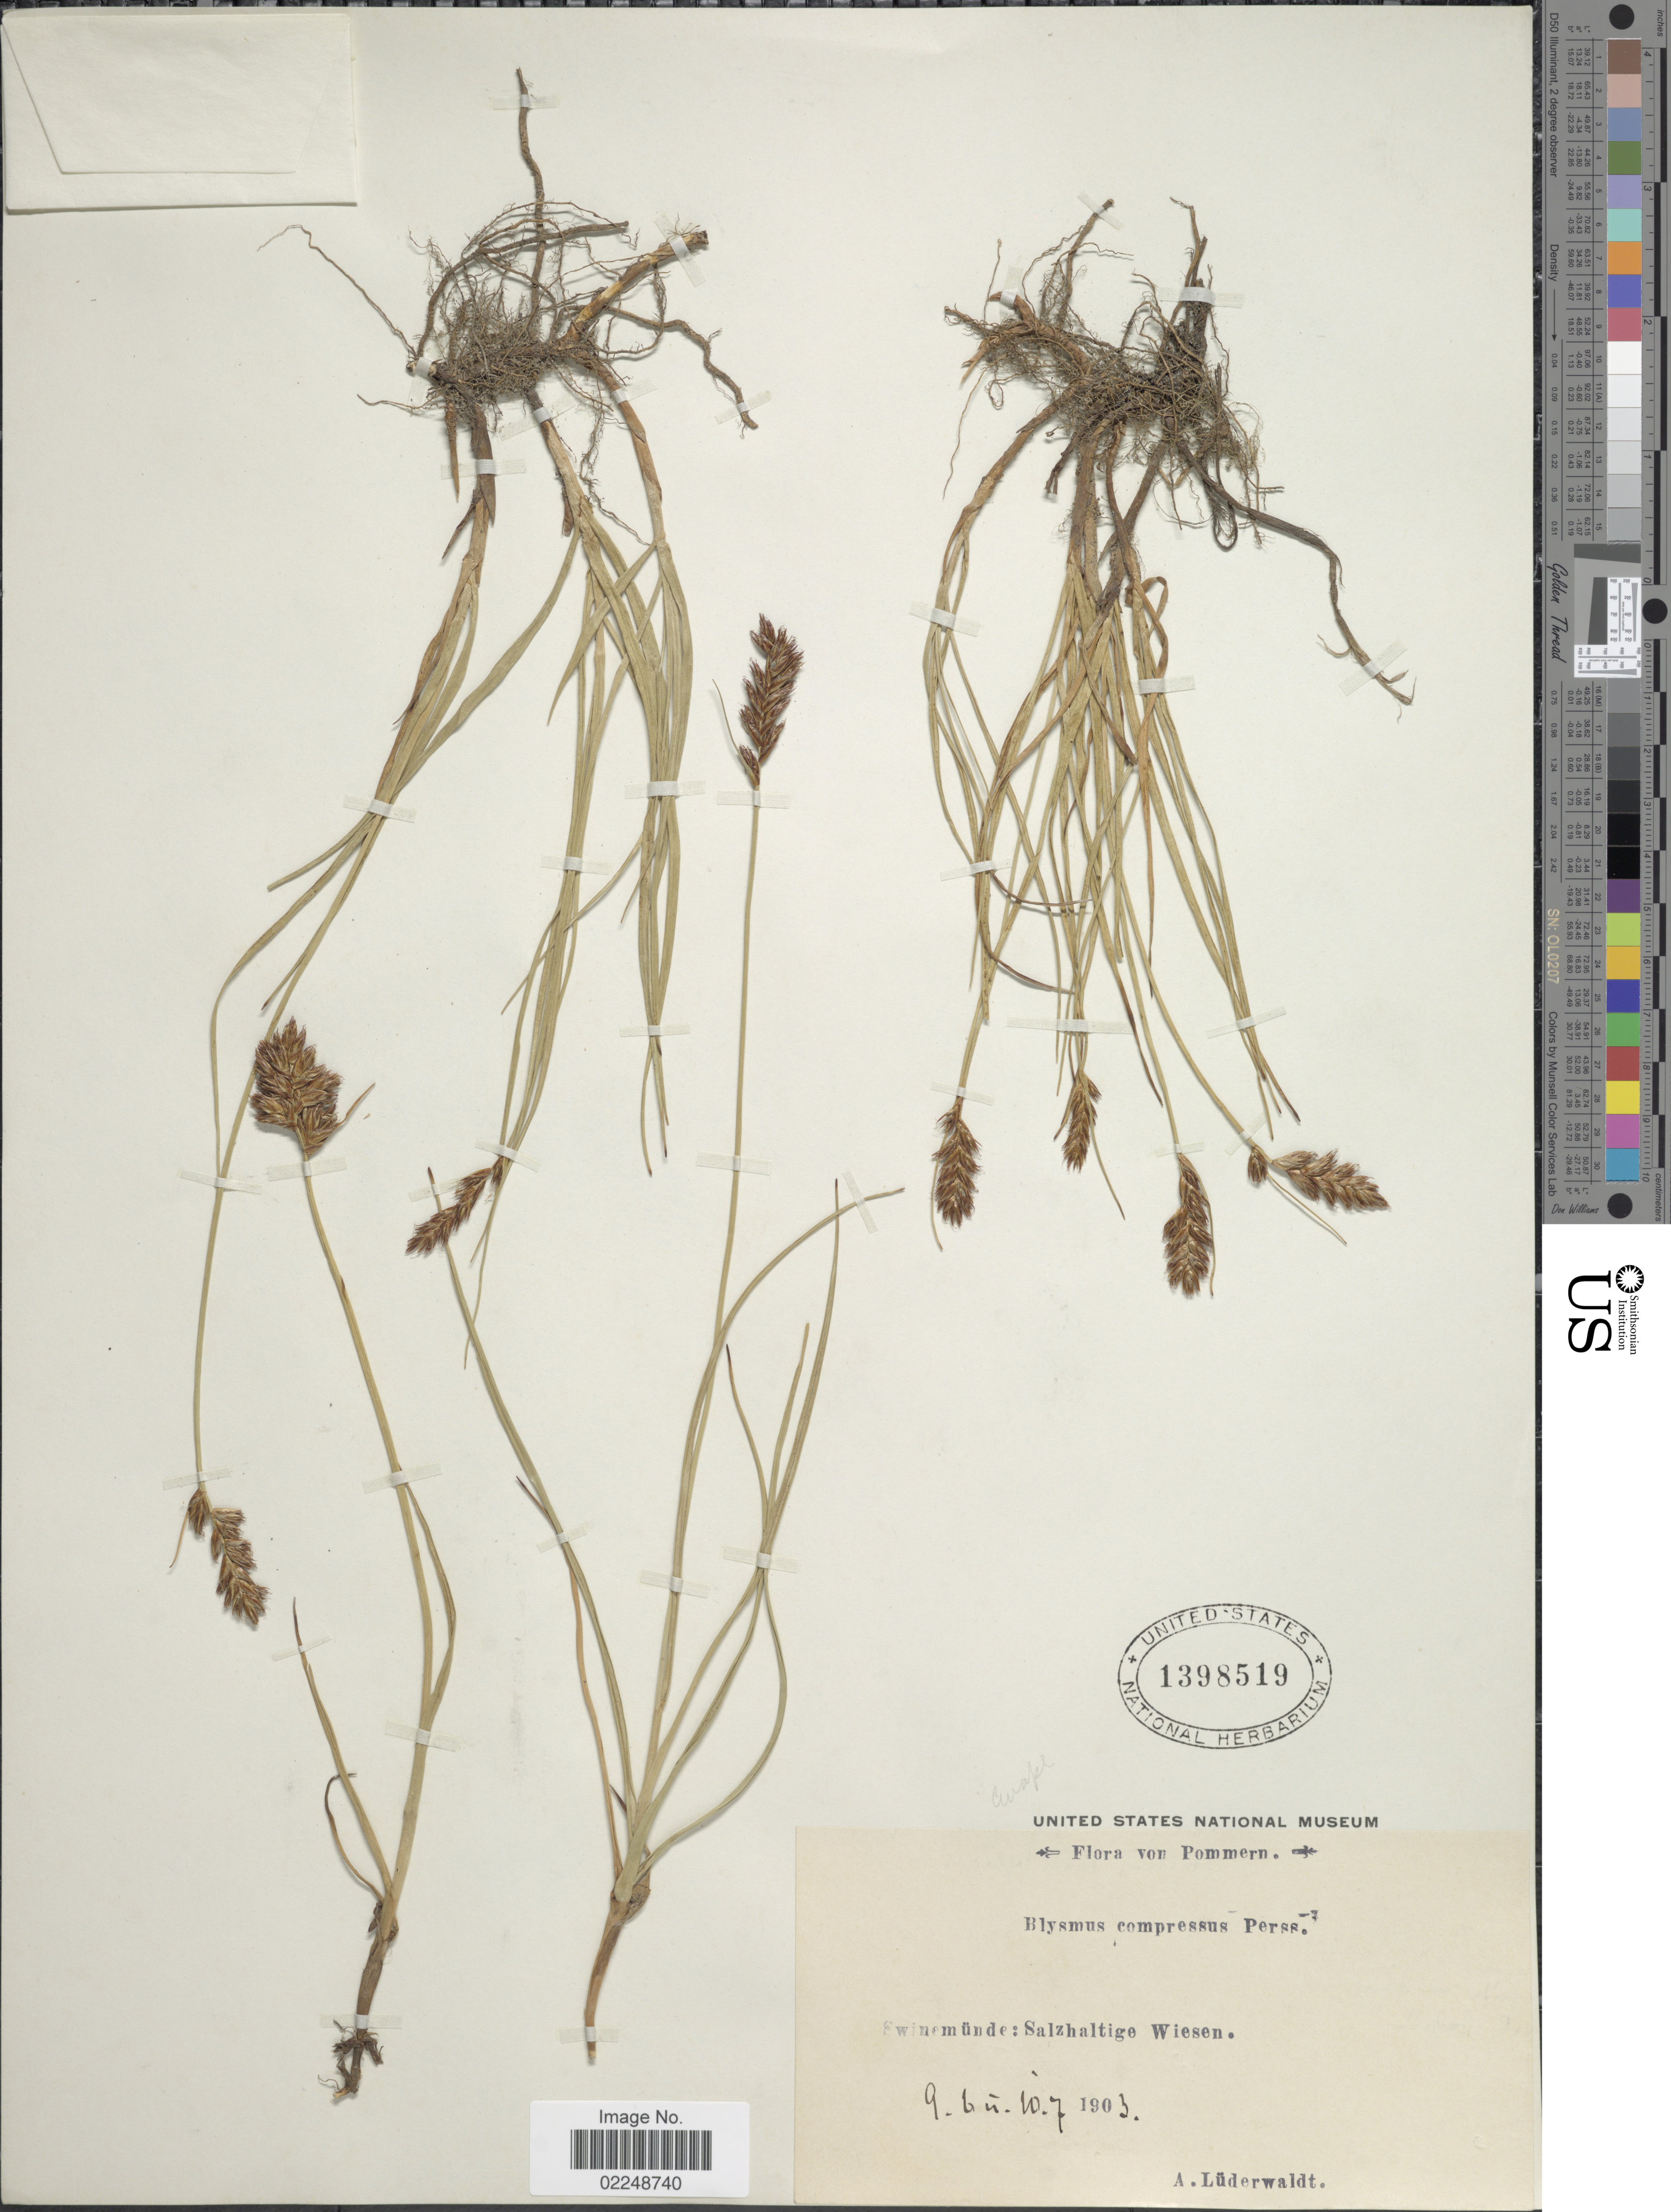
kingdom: Plantae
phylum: Tracheophyta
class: Liliopsida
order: Poales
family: Cyperaceae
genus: Blysmus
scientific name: Blysmus compressus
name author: (L.) Panzer ex Link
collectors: A. Lüderwaldt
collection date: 1903-06-09/1903-07-10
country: Germany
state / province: Mecklenburg-Vorpommern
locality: Von Pommern. Swinemunde: Salzhaltige Wiesen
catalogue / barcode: US 1398519